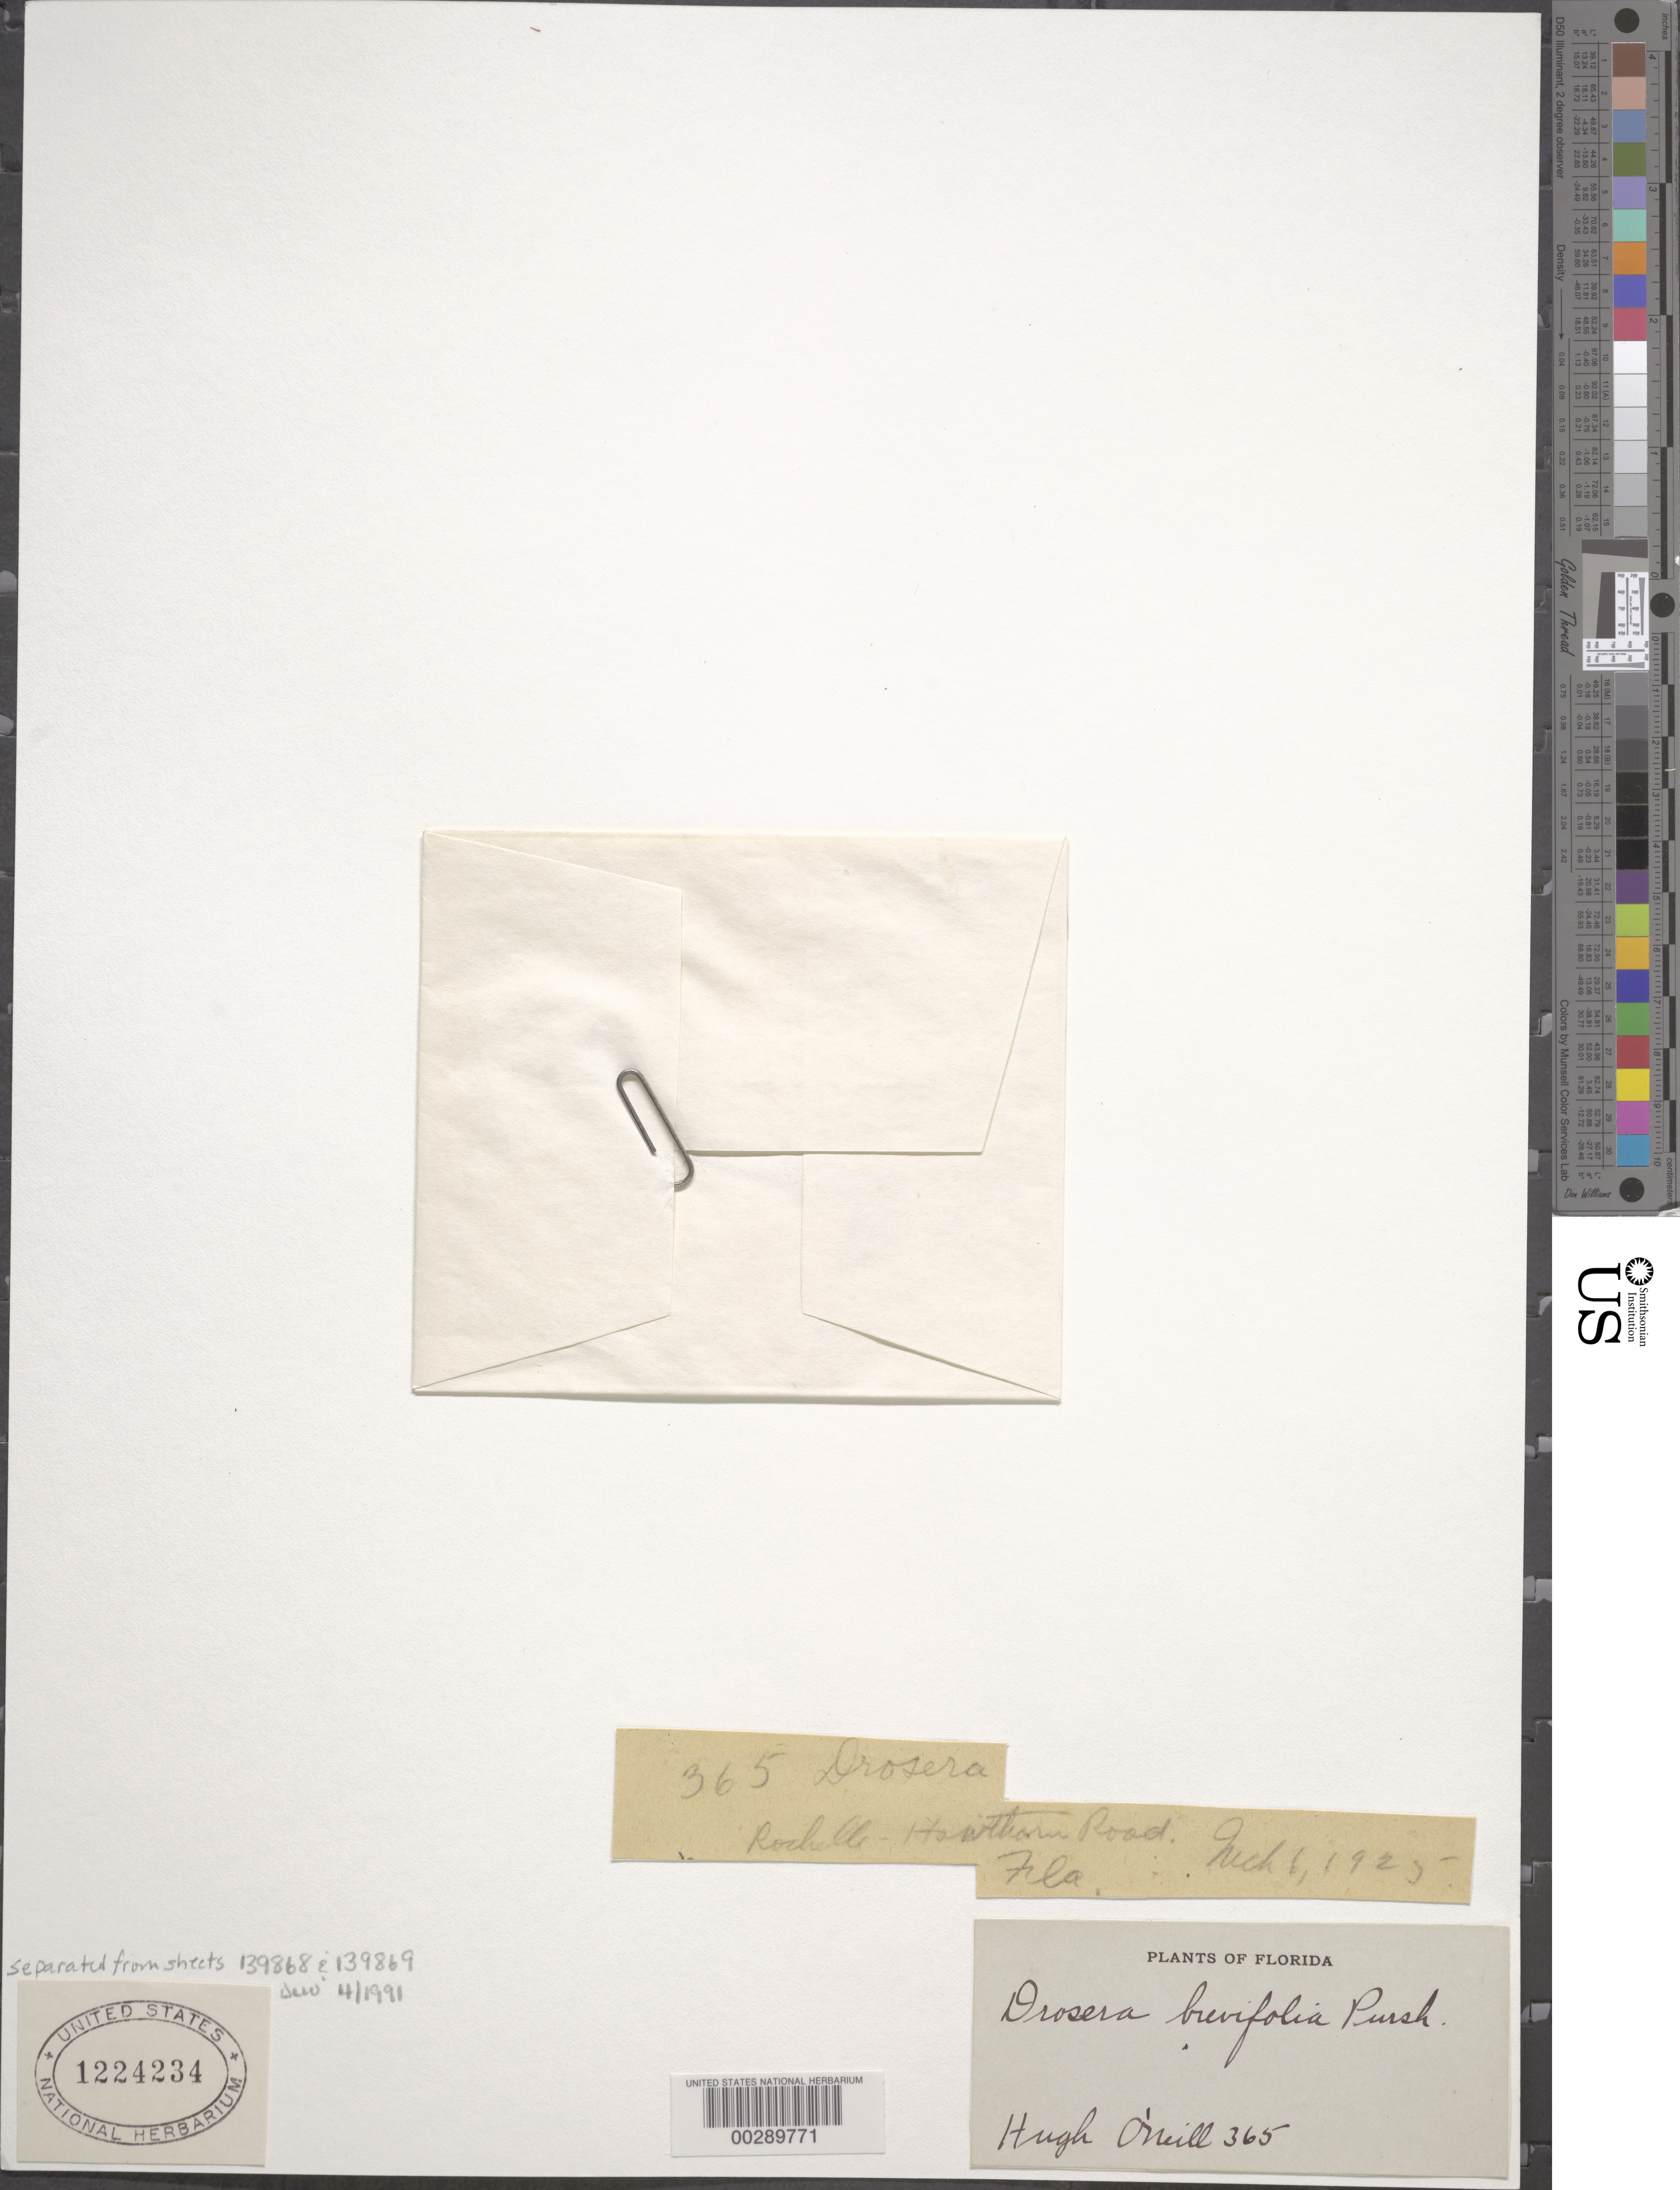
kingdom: Plantae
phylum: Tracheophyta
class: Magnoliopsida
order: Caryophyllales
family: Droseraceae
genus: Drosera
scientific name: Drosera leucantha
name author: Shinners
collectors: H. O'Neill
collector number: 365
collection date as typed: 06 Mar 1925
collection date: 1925-03-06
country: United States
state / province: Florida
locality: Rochelle - hawthorn rd.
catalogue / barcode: US 1224234